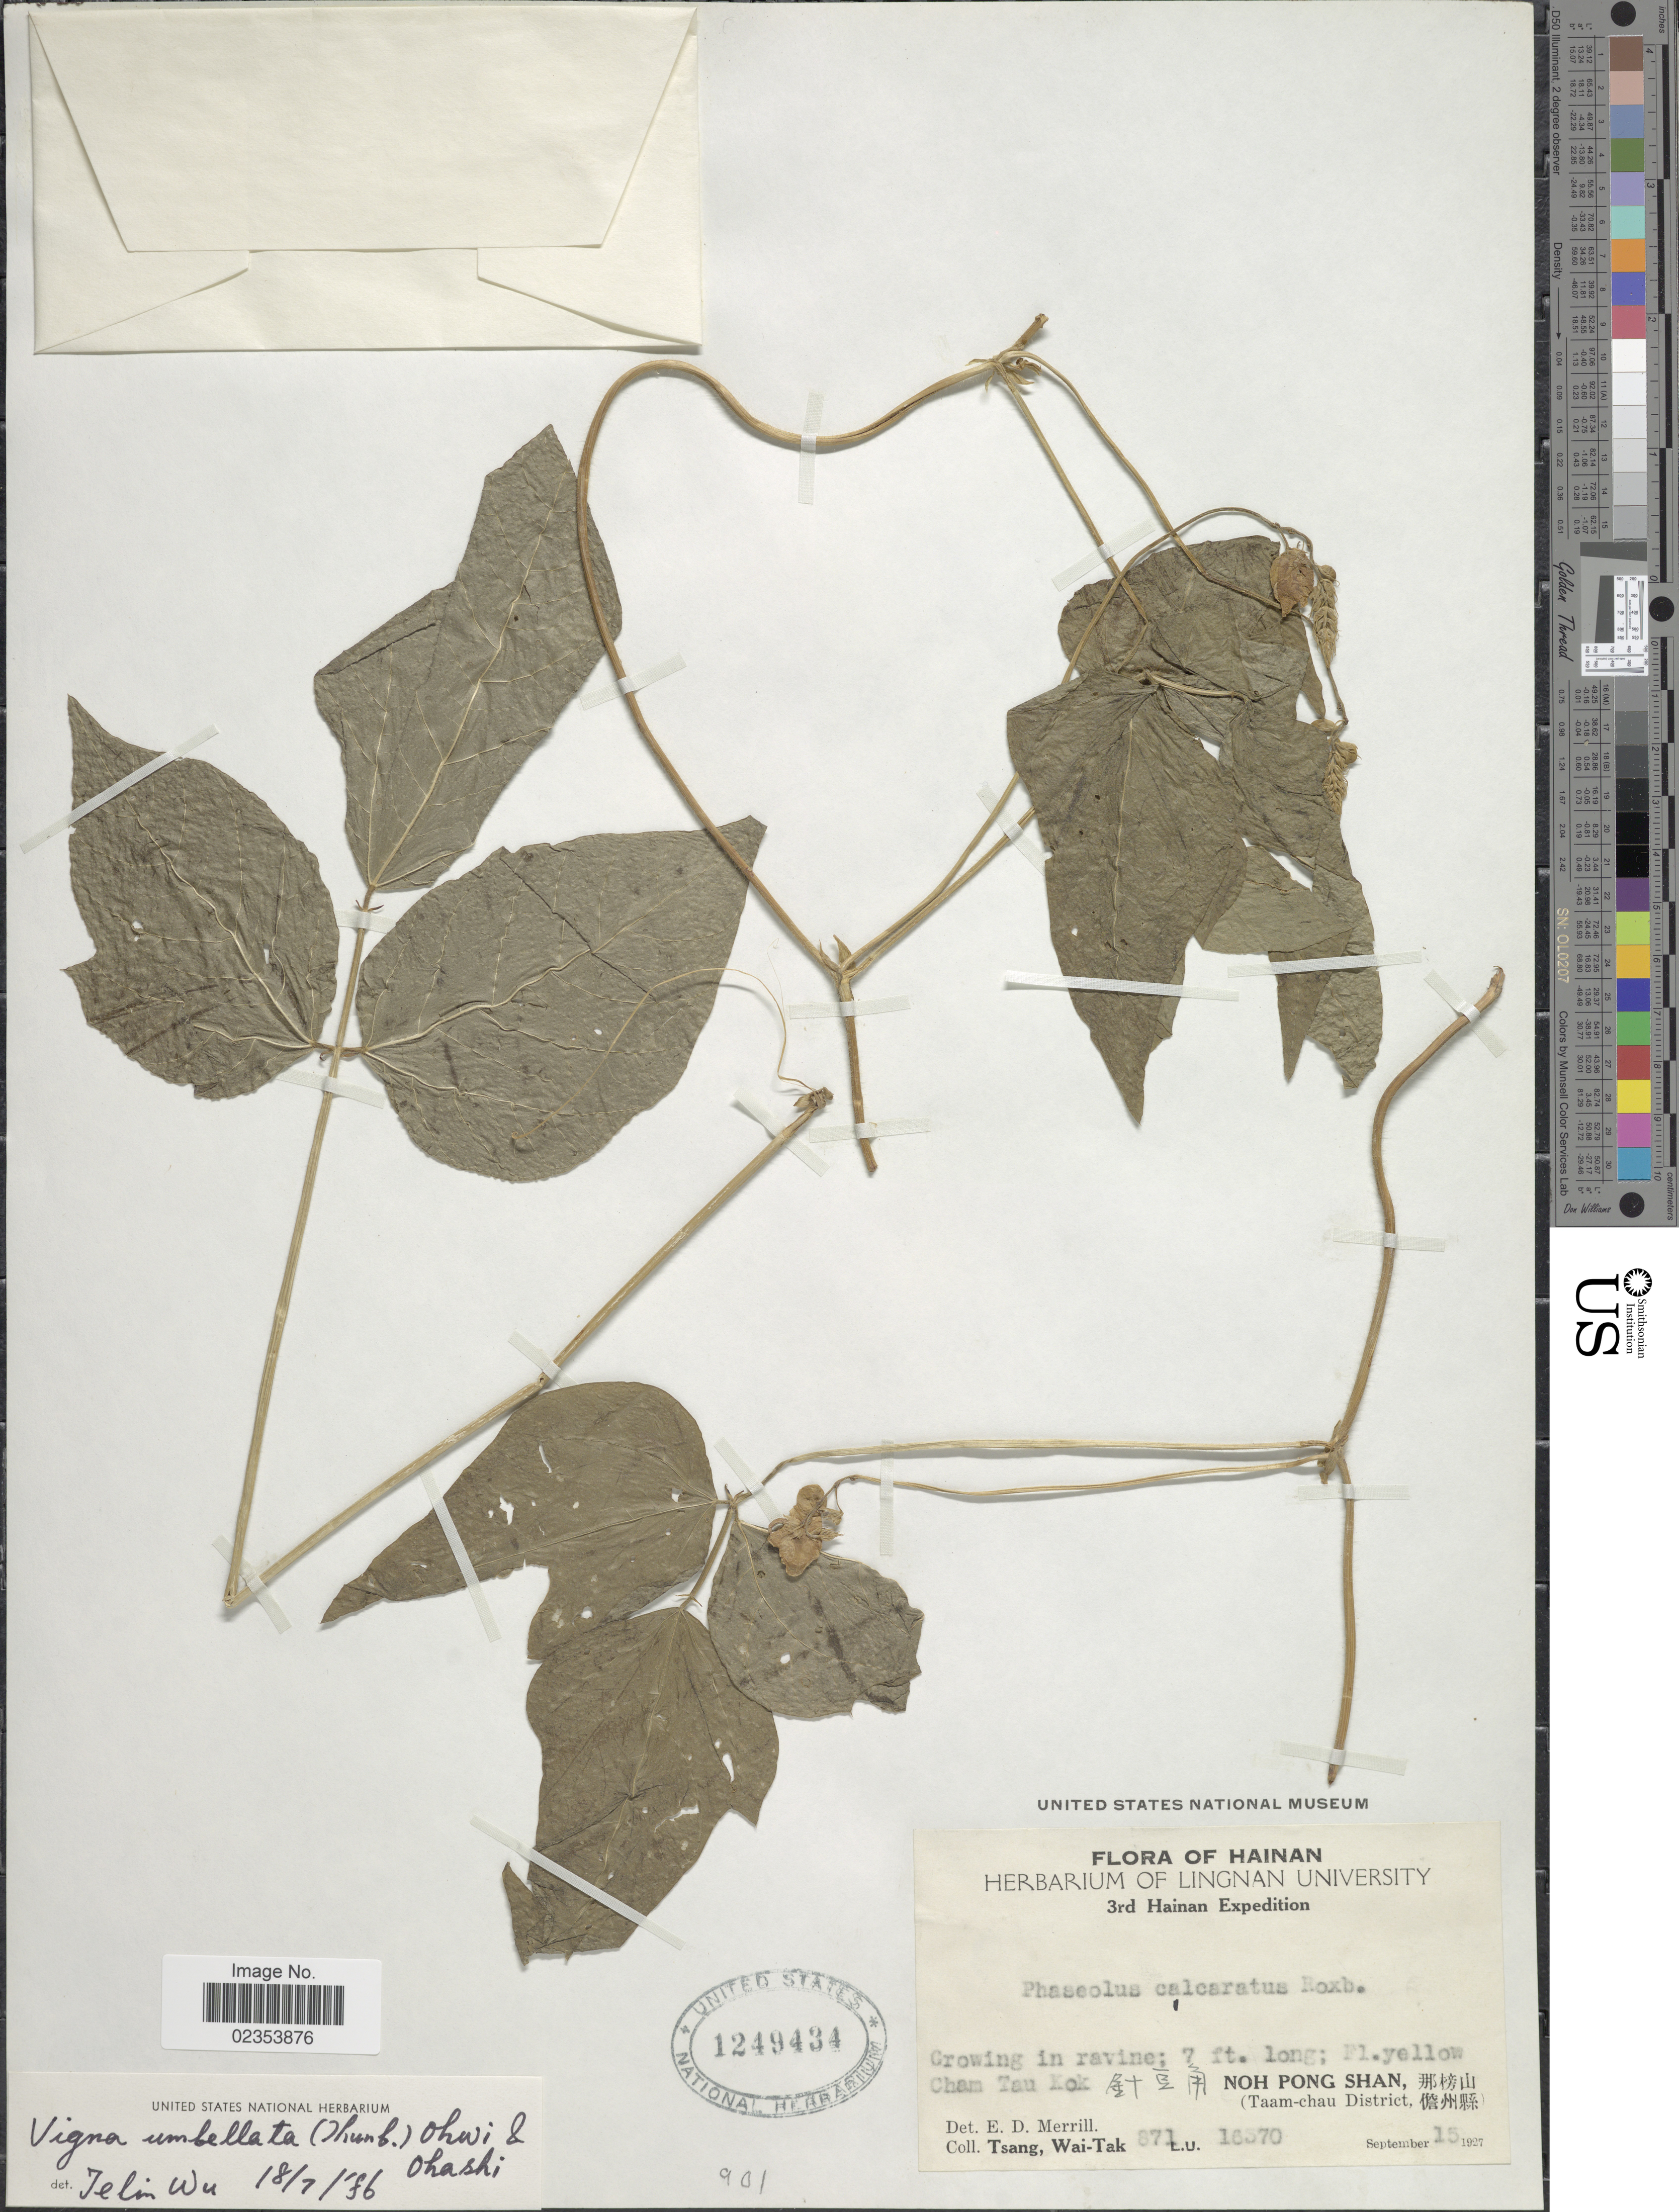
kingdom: Plantae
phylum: Tracheophyta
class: Magnoliopsida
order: Fabales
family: Fabaceae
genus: Vigna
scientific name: Vigna umbellata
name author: (Thunb.) Ohwi & H. Ohashi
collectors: W. T. Tsang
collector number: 871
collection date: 1927-09-15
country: China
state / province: Hainan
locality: Cham Tau Kok. Noh Pong Shan (Taam-chau District).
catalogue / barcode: US 1249434